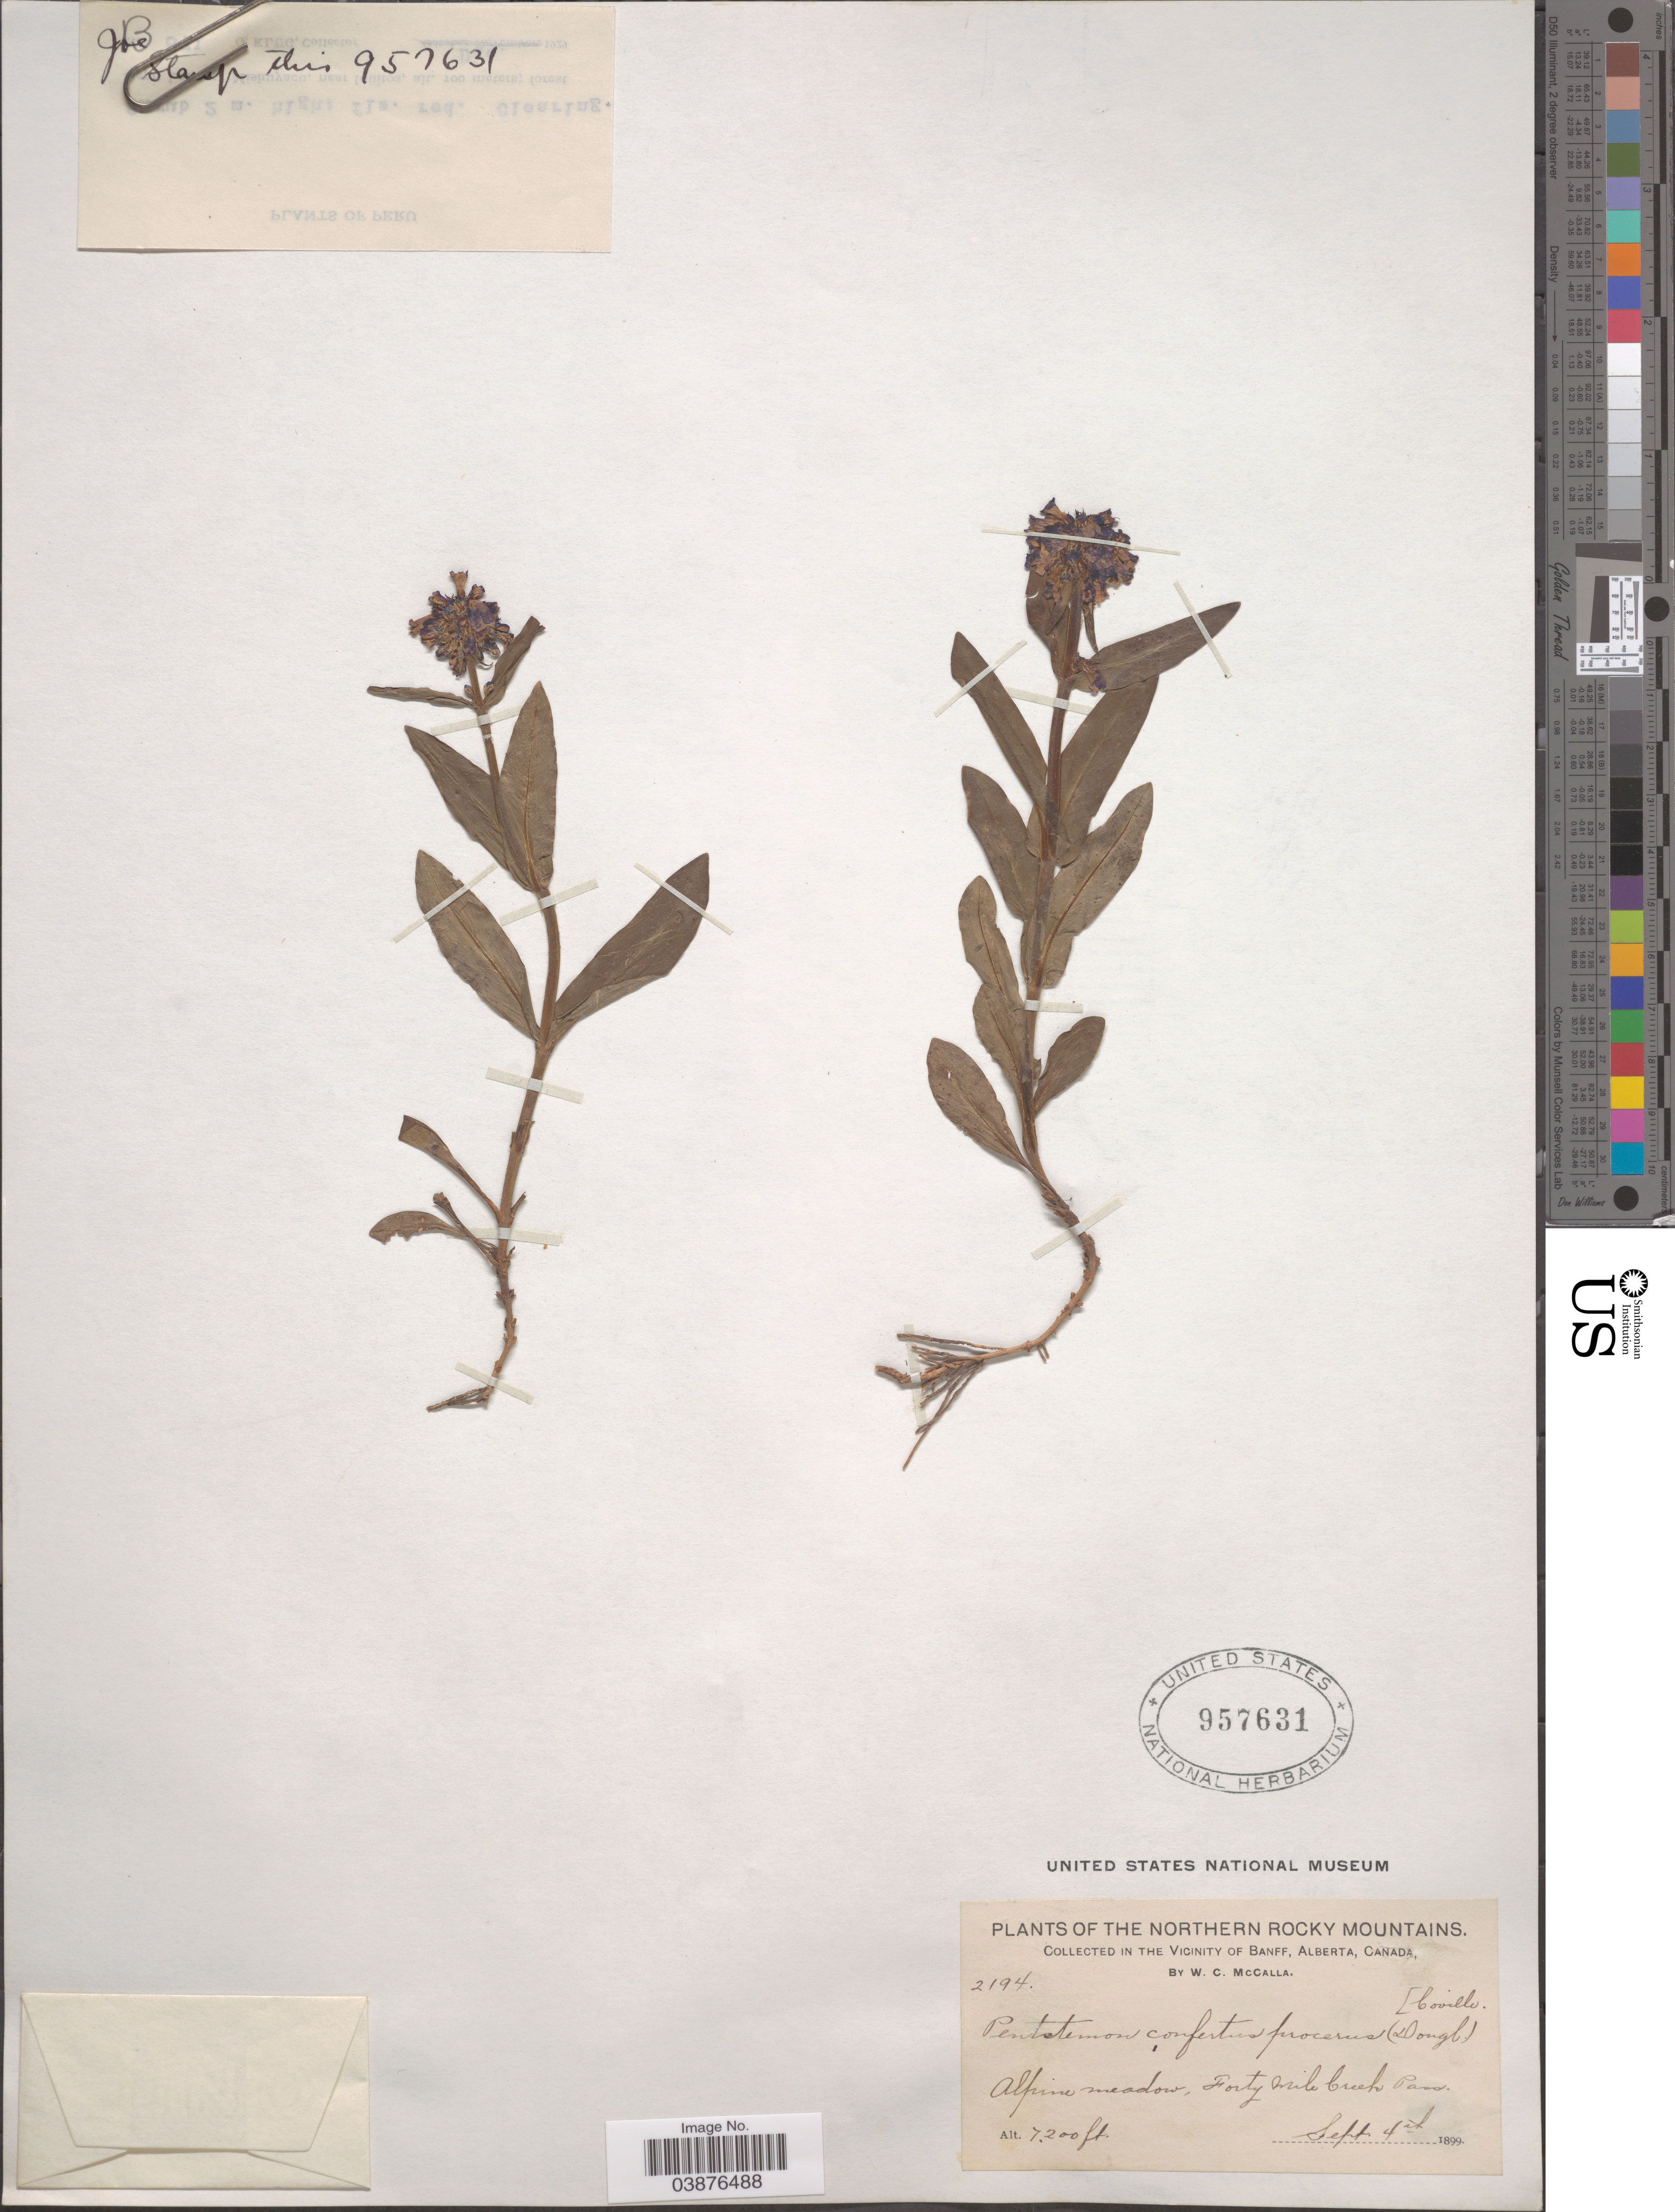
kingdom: Plantae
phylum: Tracheophyta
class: Magnoliopsida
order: Lamiales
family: Plantaginaceae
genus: Penstemon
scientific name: Penstemon procerus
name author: Douglas ex Graham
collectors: W. McCalla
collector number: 2194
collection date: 1899-09-04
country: Canada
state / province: Alberta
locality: The northern Rocky Mountains. In the vicinity of Banff. Forty Mile Creek Pass.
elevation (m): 2195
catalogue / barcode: US 957631